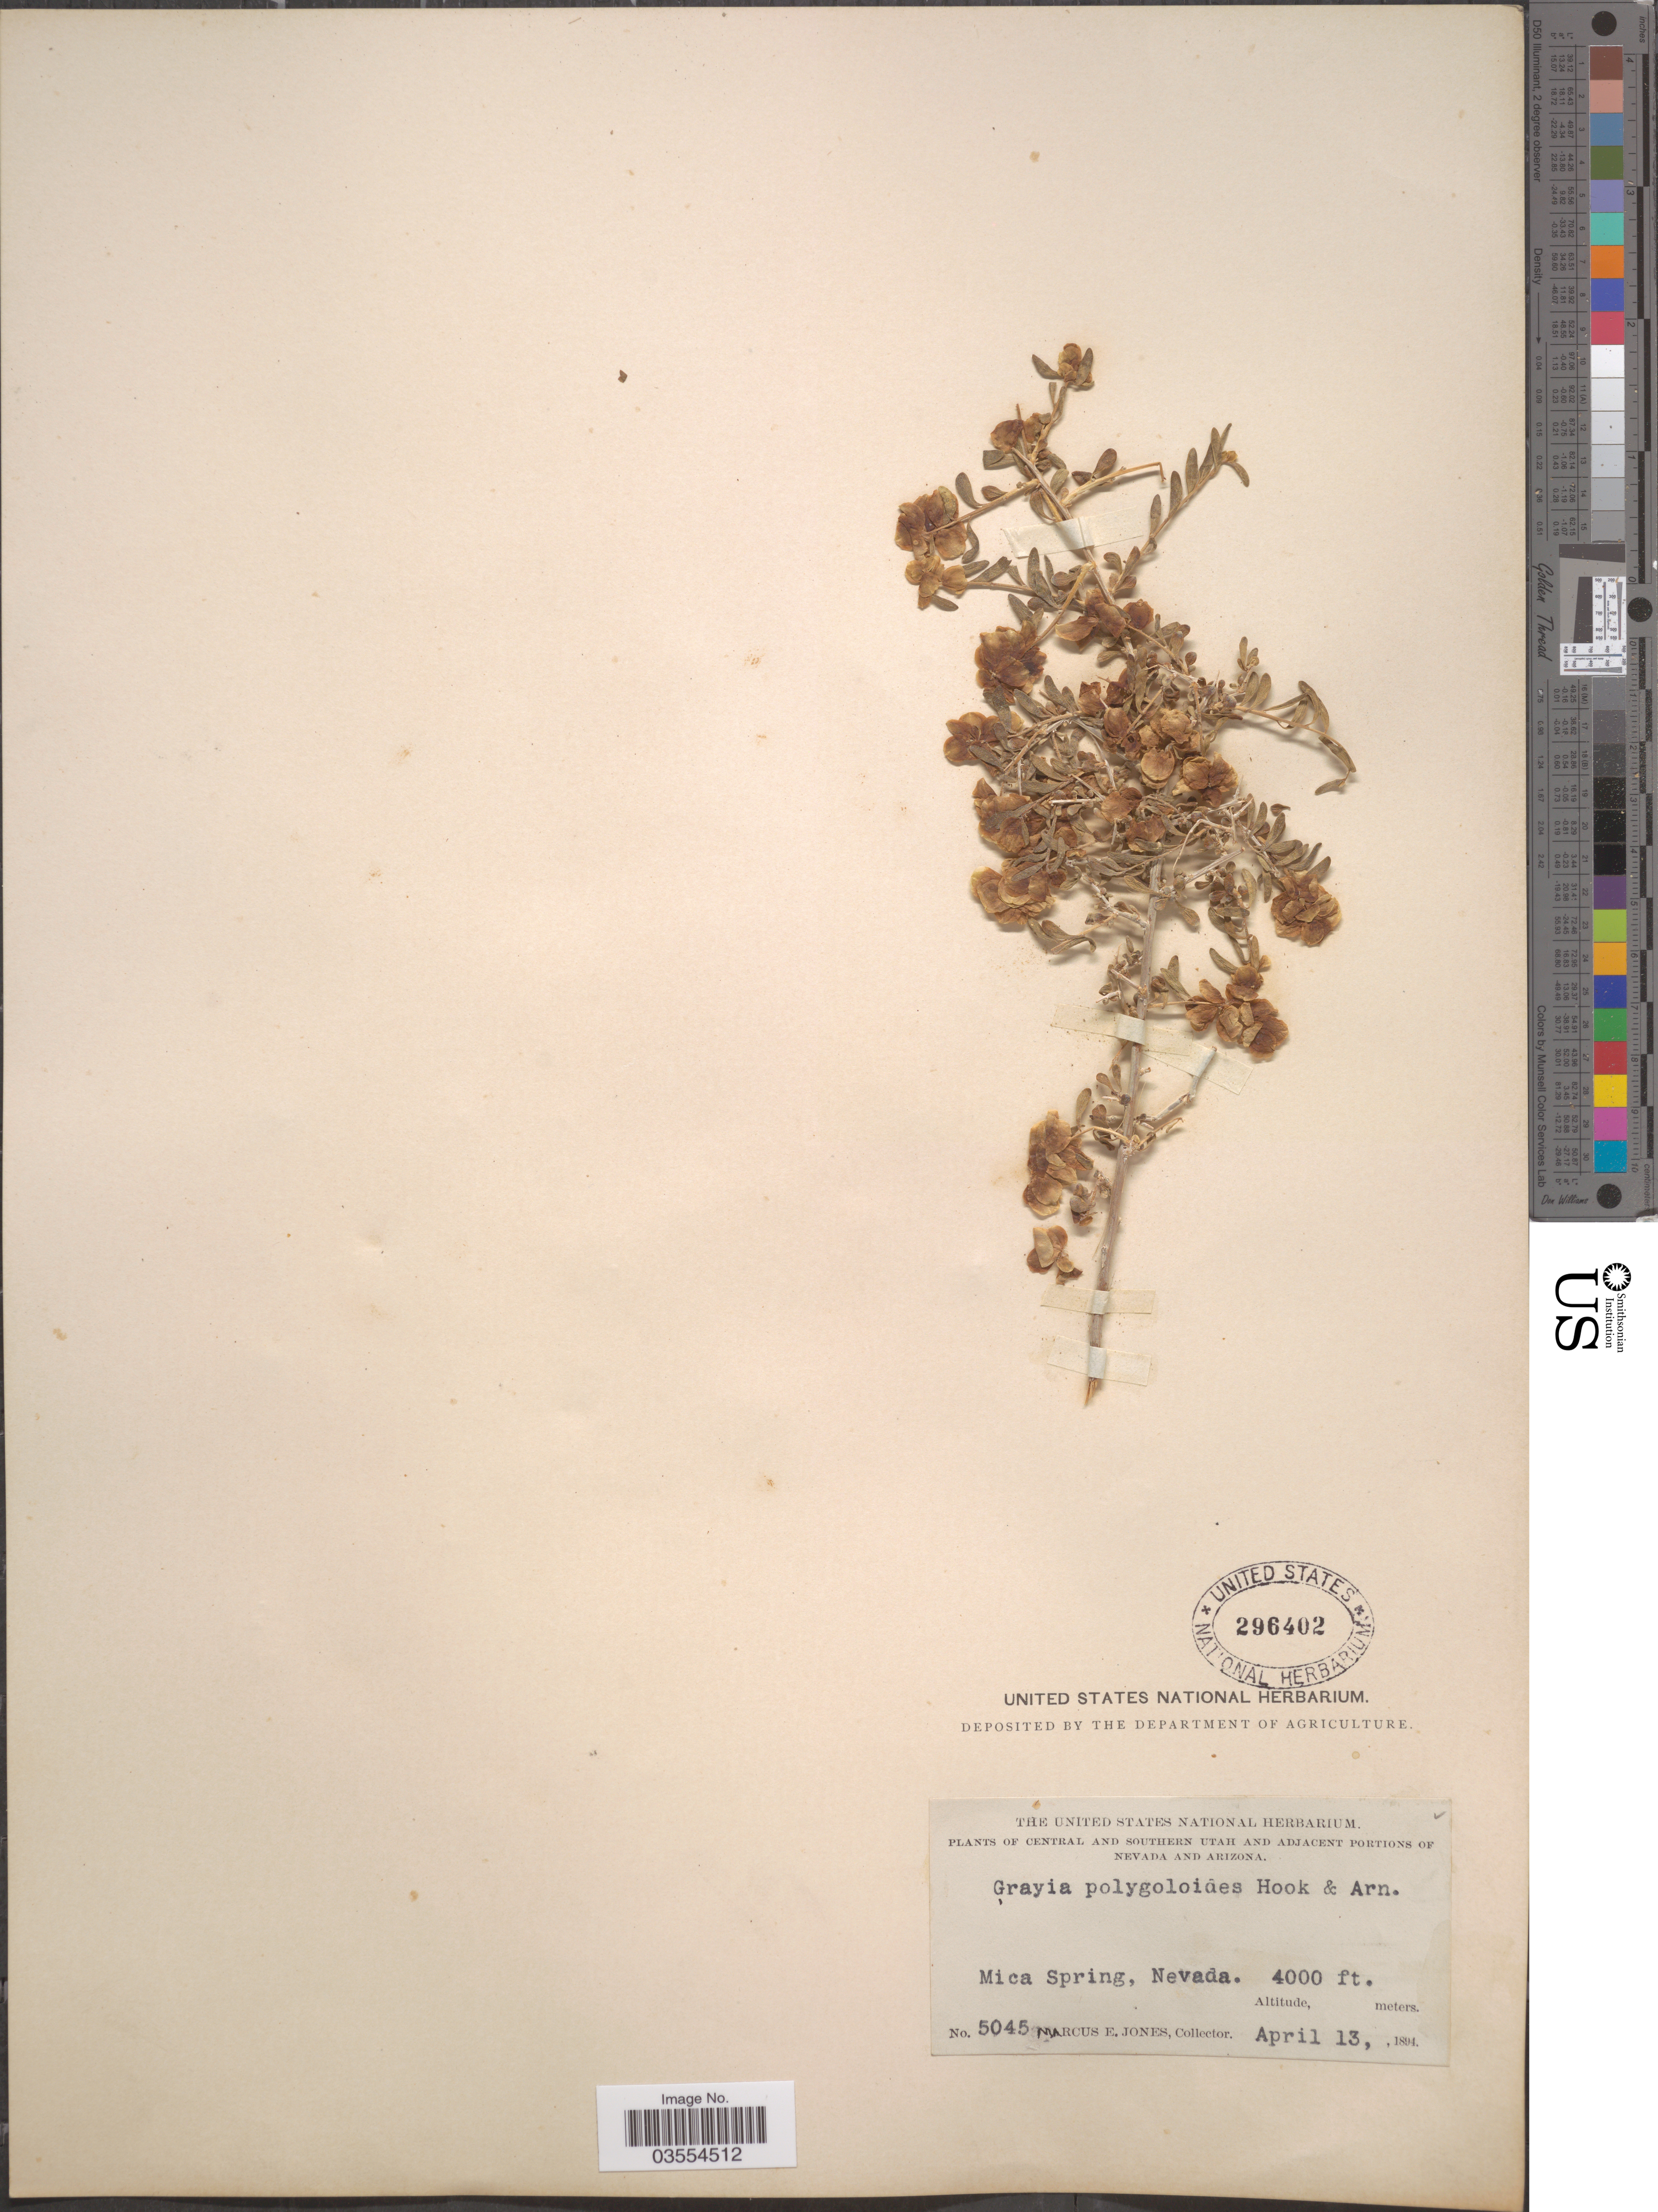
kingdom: Plantae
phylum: Tracheophyta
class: Magnoliopsida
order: Caryophyllales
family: Amaranthaceae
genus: Grayia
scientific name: Grayia spinosa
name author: (Hook.) Moq.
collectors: M. E. Jones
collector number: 5045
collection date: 1894-04-13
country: United States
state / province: Nevada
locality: Adjacent portions of Nevada. Mica Spring.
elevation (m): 1219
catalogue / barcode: US 296402